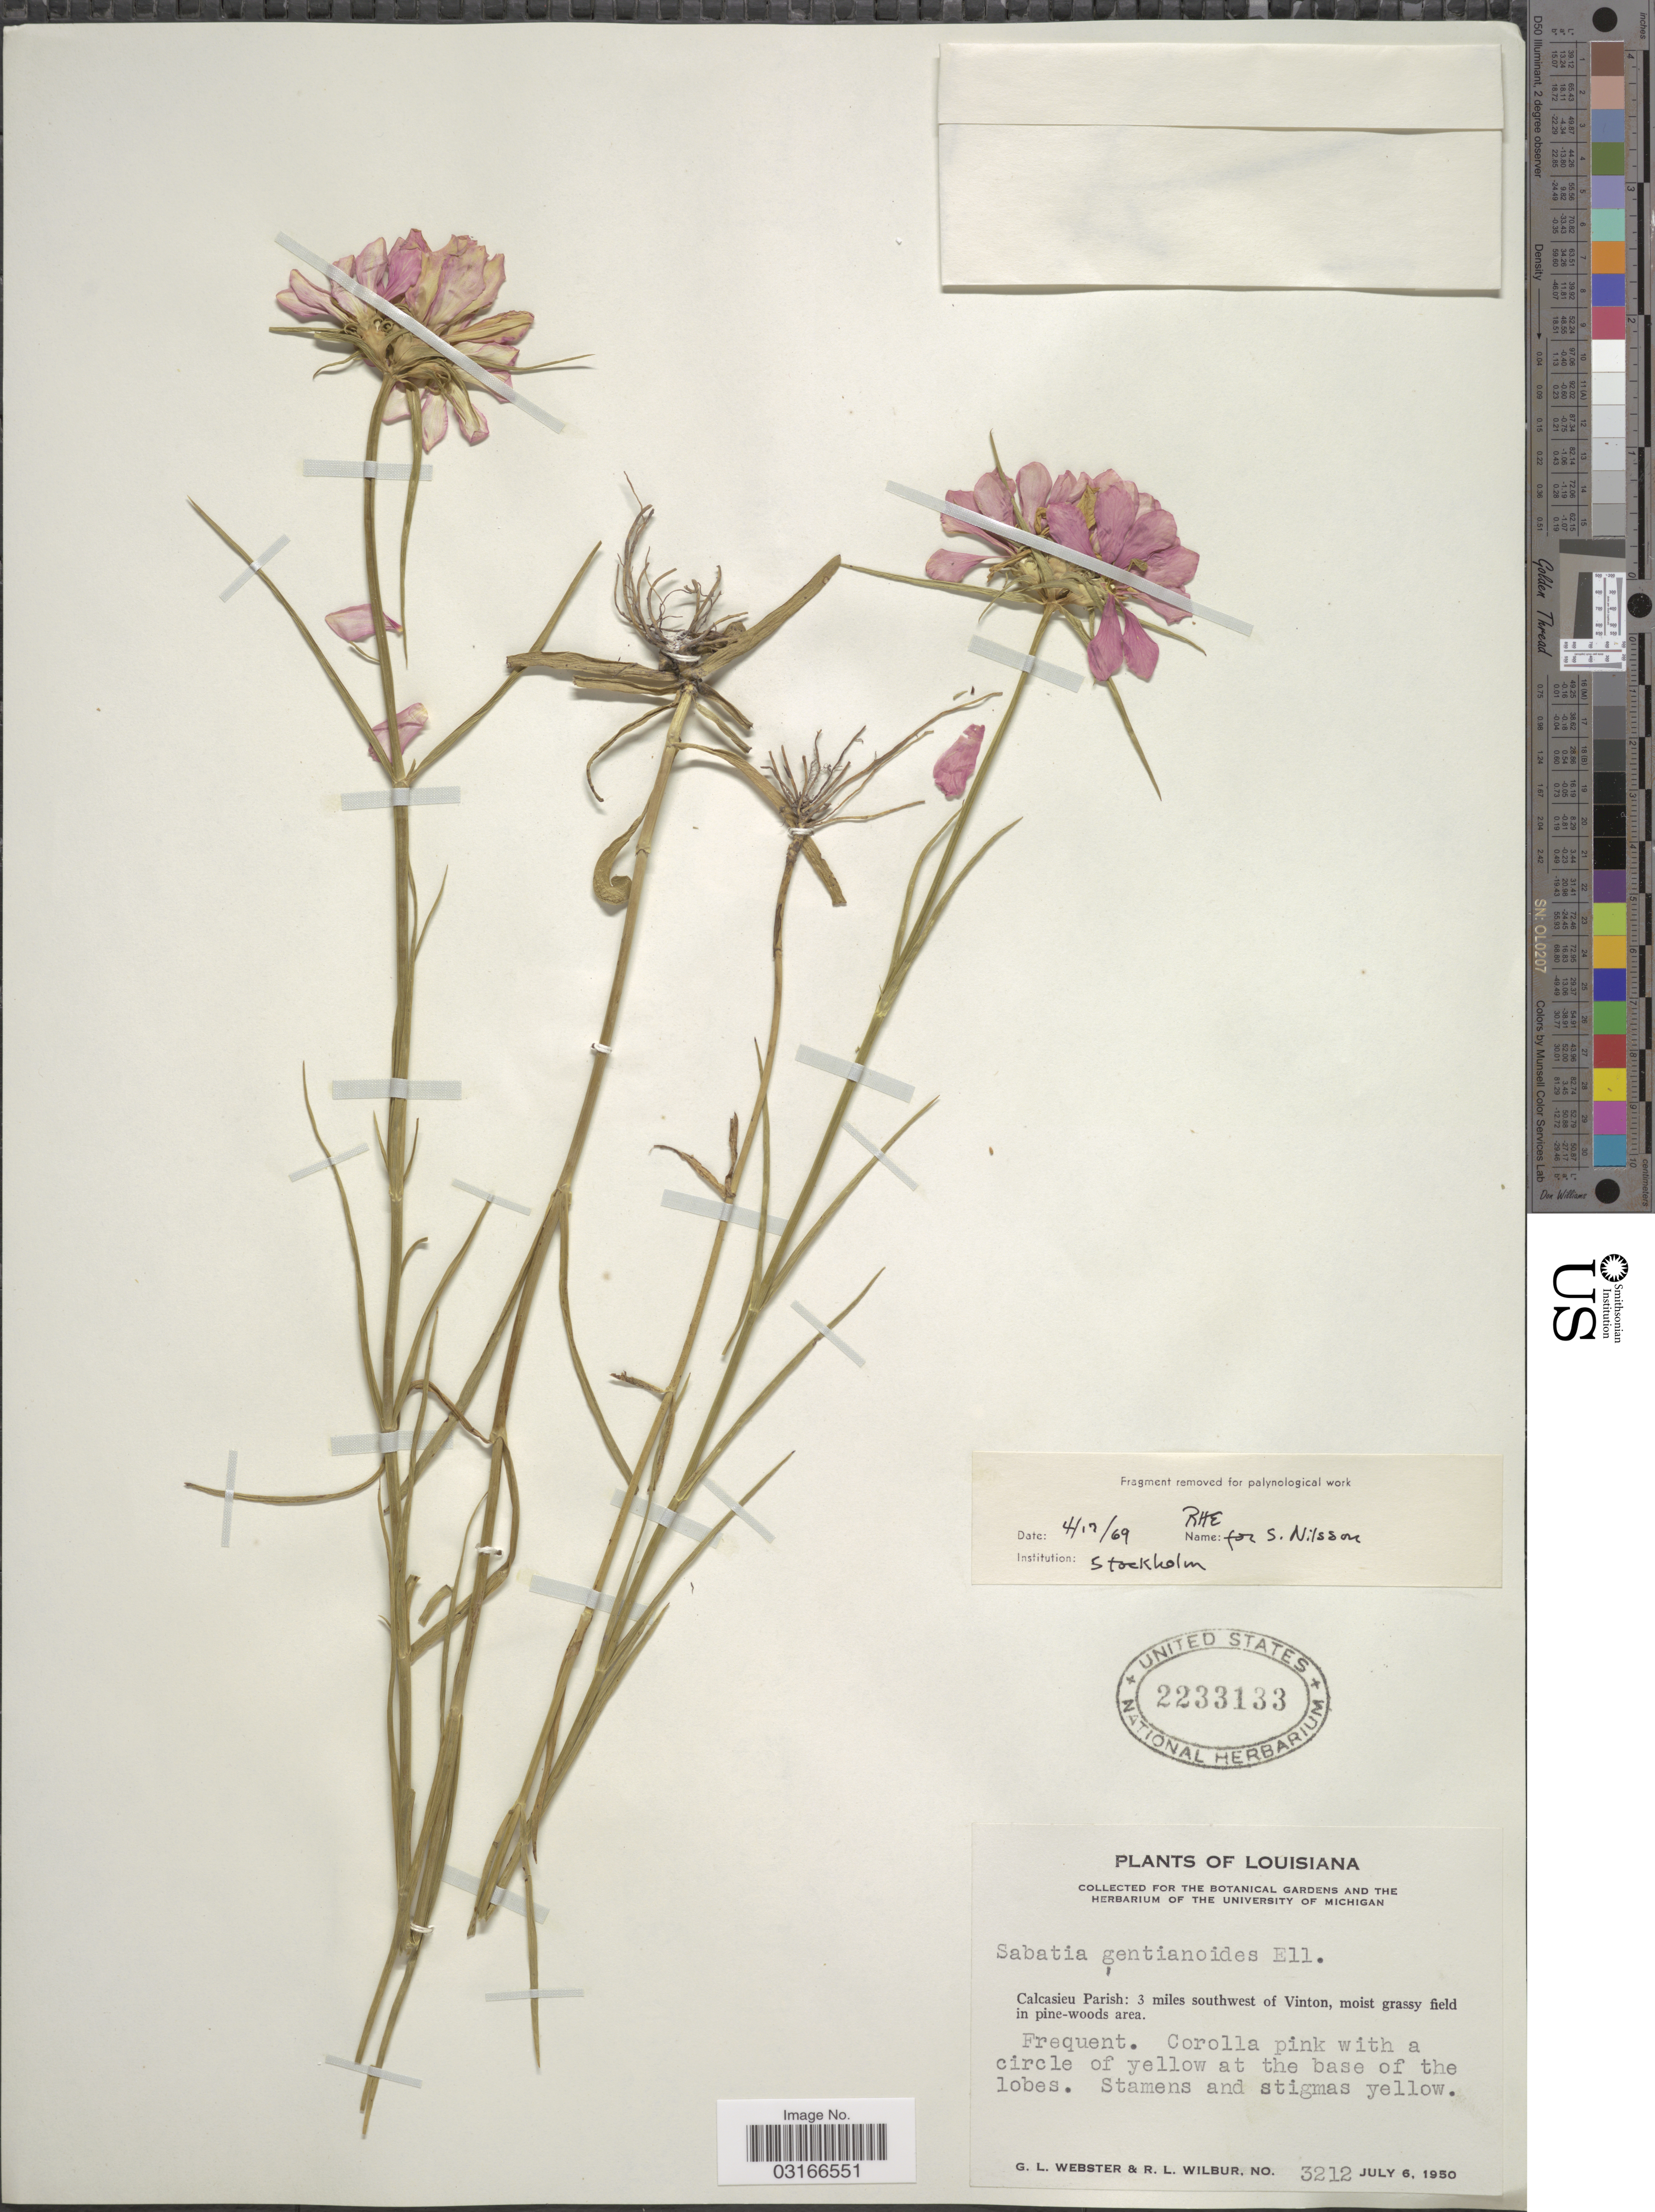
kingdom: Plantae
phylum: Tracheophyta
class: Magnoliopsida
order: Gentianales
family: Gentianaceae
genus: Sabatia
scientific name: Sabatia gentianoides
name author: Elliott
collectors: G. L. Webster & R. L. Wilbur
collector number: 3212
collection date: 1950-07-06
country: United States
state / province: Louisiana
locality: Calcasieu Parish: 3 miles southwest of Vinton, moist grassy field in pine-woods area.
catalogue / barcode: US 2233133